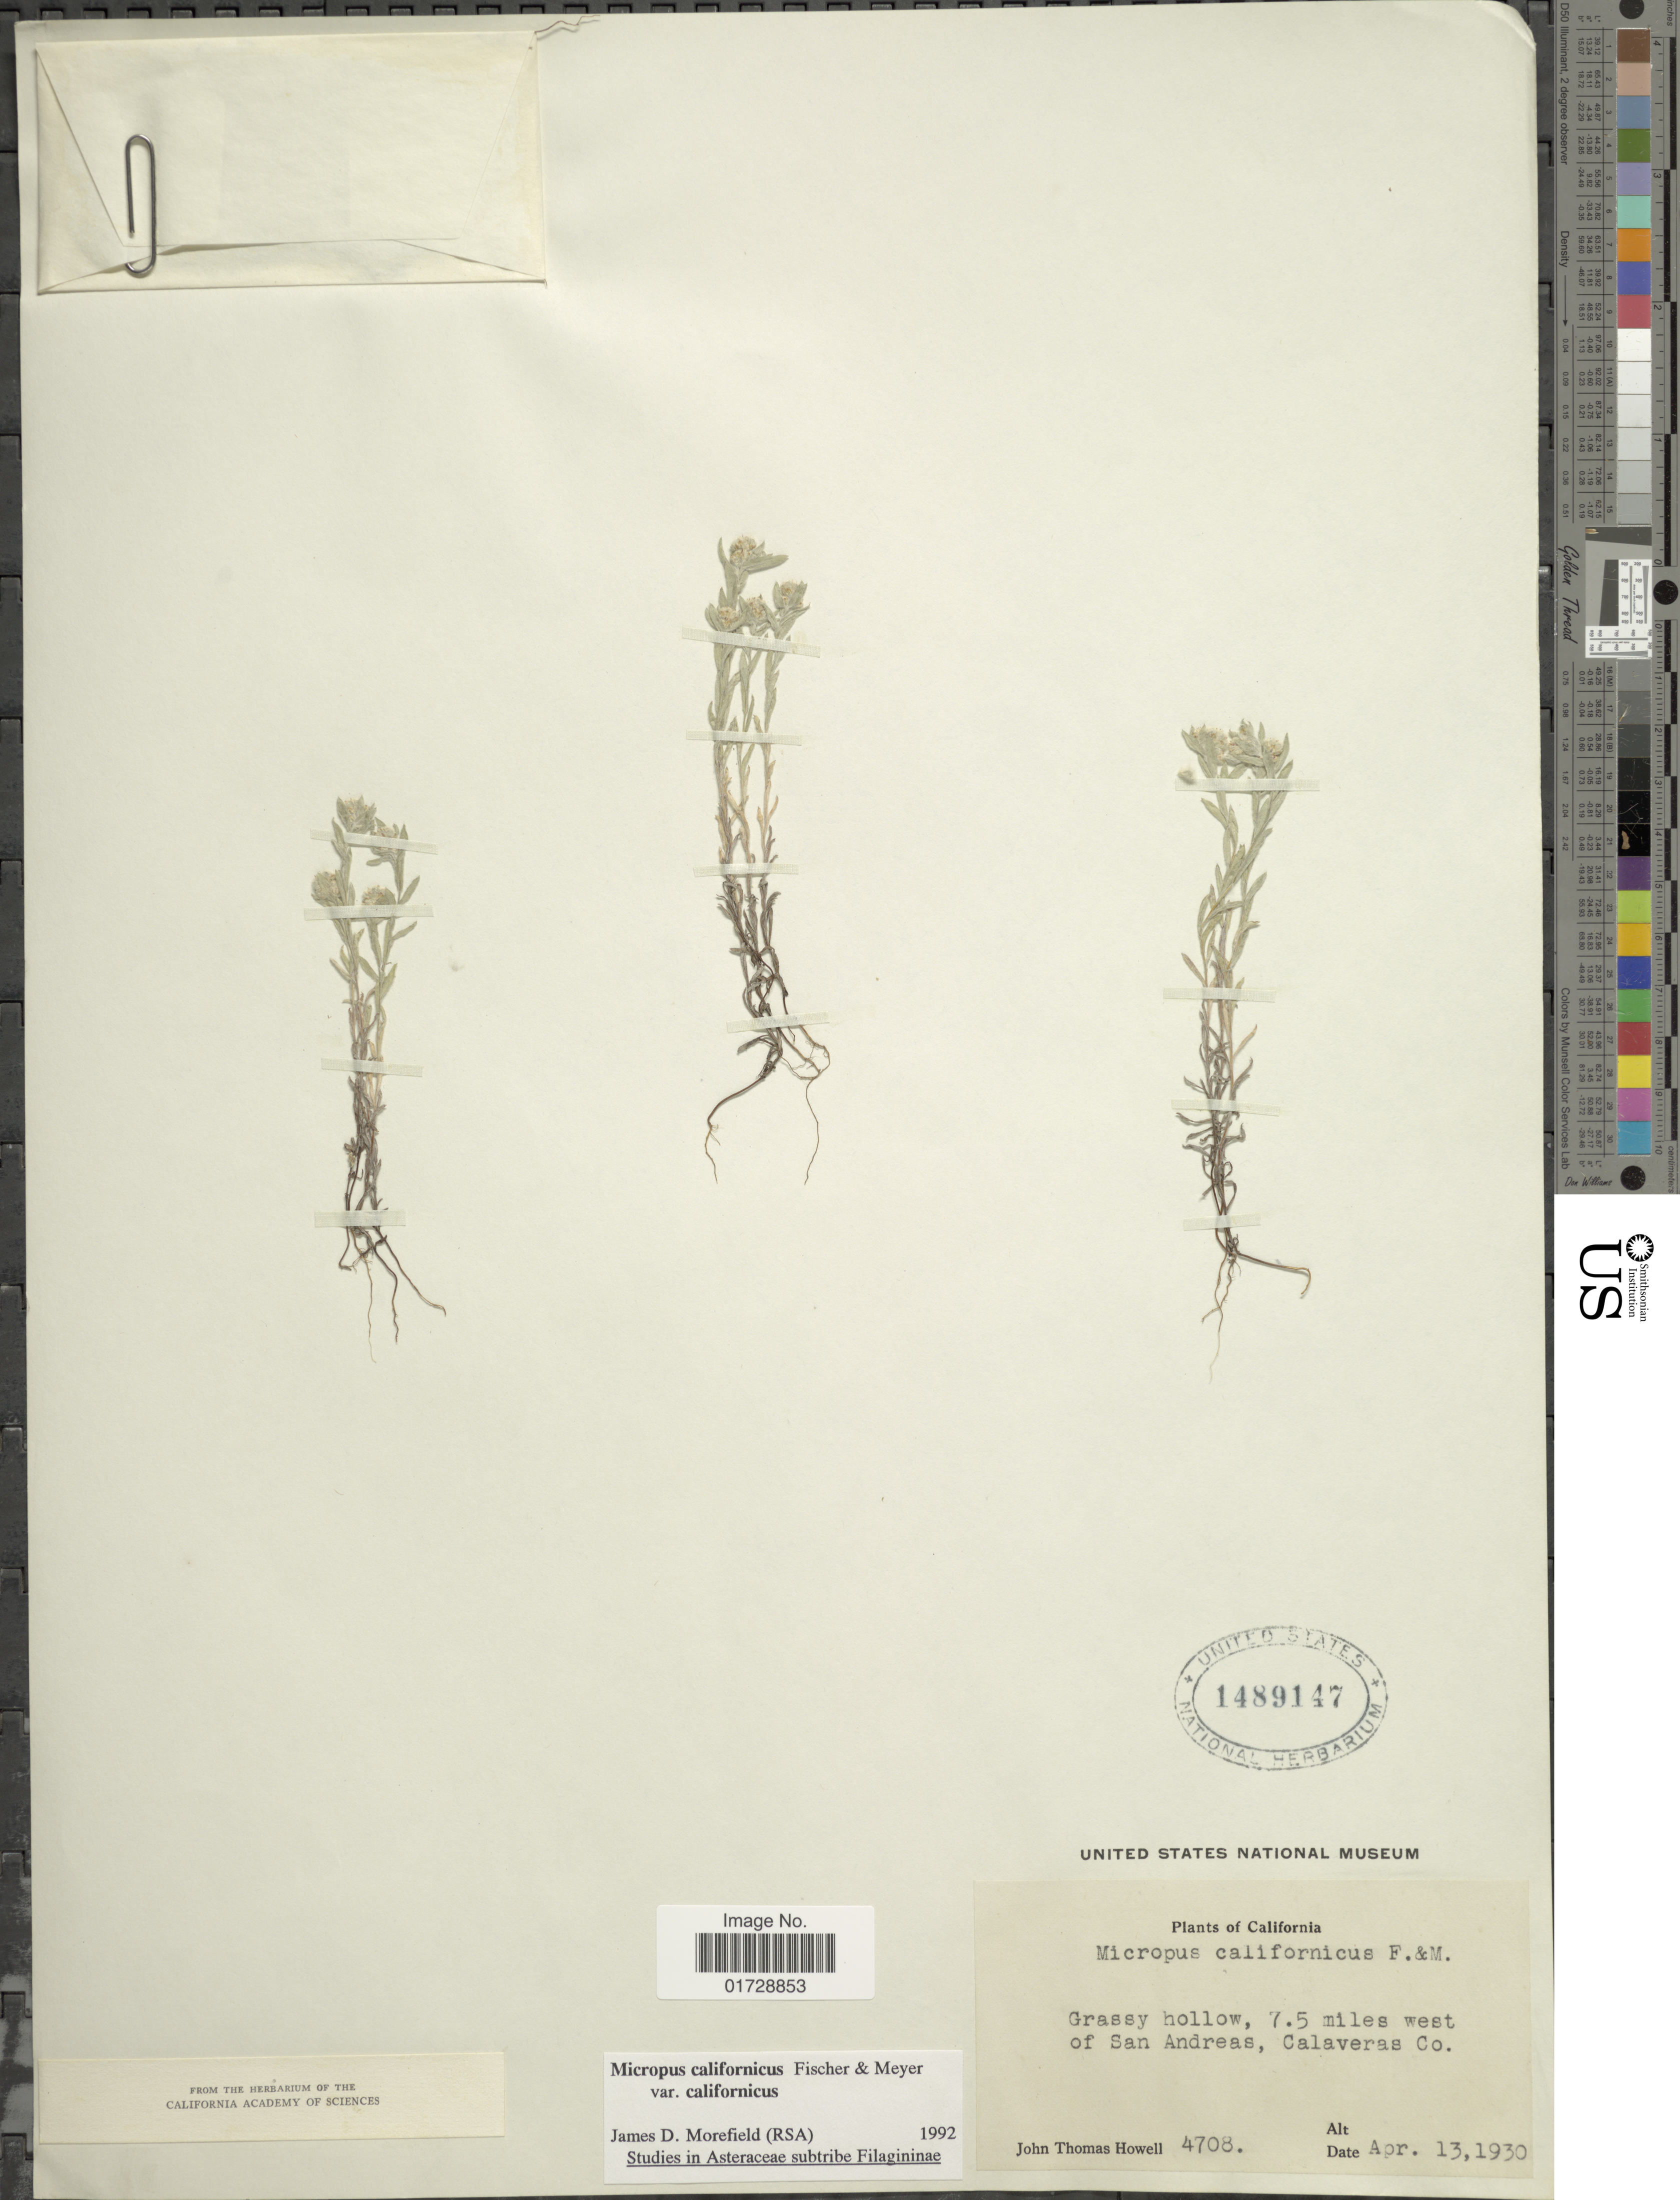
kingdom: Plantae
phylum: Tracheophyta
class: Magnoliopsida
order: Asterales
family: Asteraceae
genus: Micropus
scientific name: Micropus californicus var. californicus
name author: Fisch. & C.A. Mey.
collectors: J. T. Howell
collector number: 4708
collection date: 1930-04-13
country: United States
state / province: California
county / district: Calaveras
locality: Grassy hollow, 7.5 miles west of San Andreas, Calaveras Co.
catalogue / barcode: US 1489147